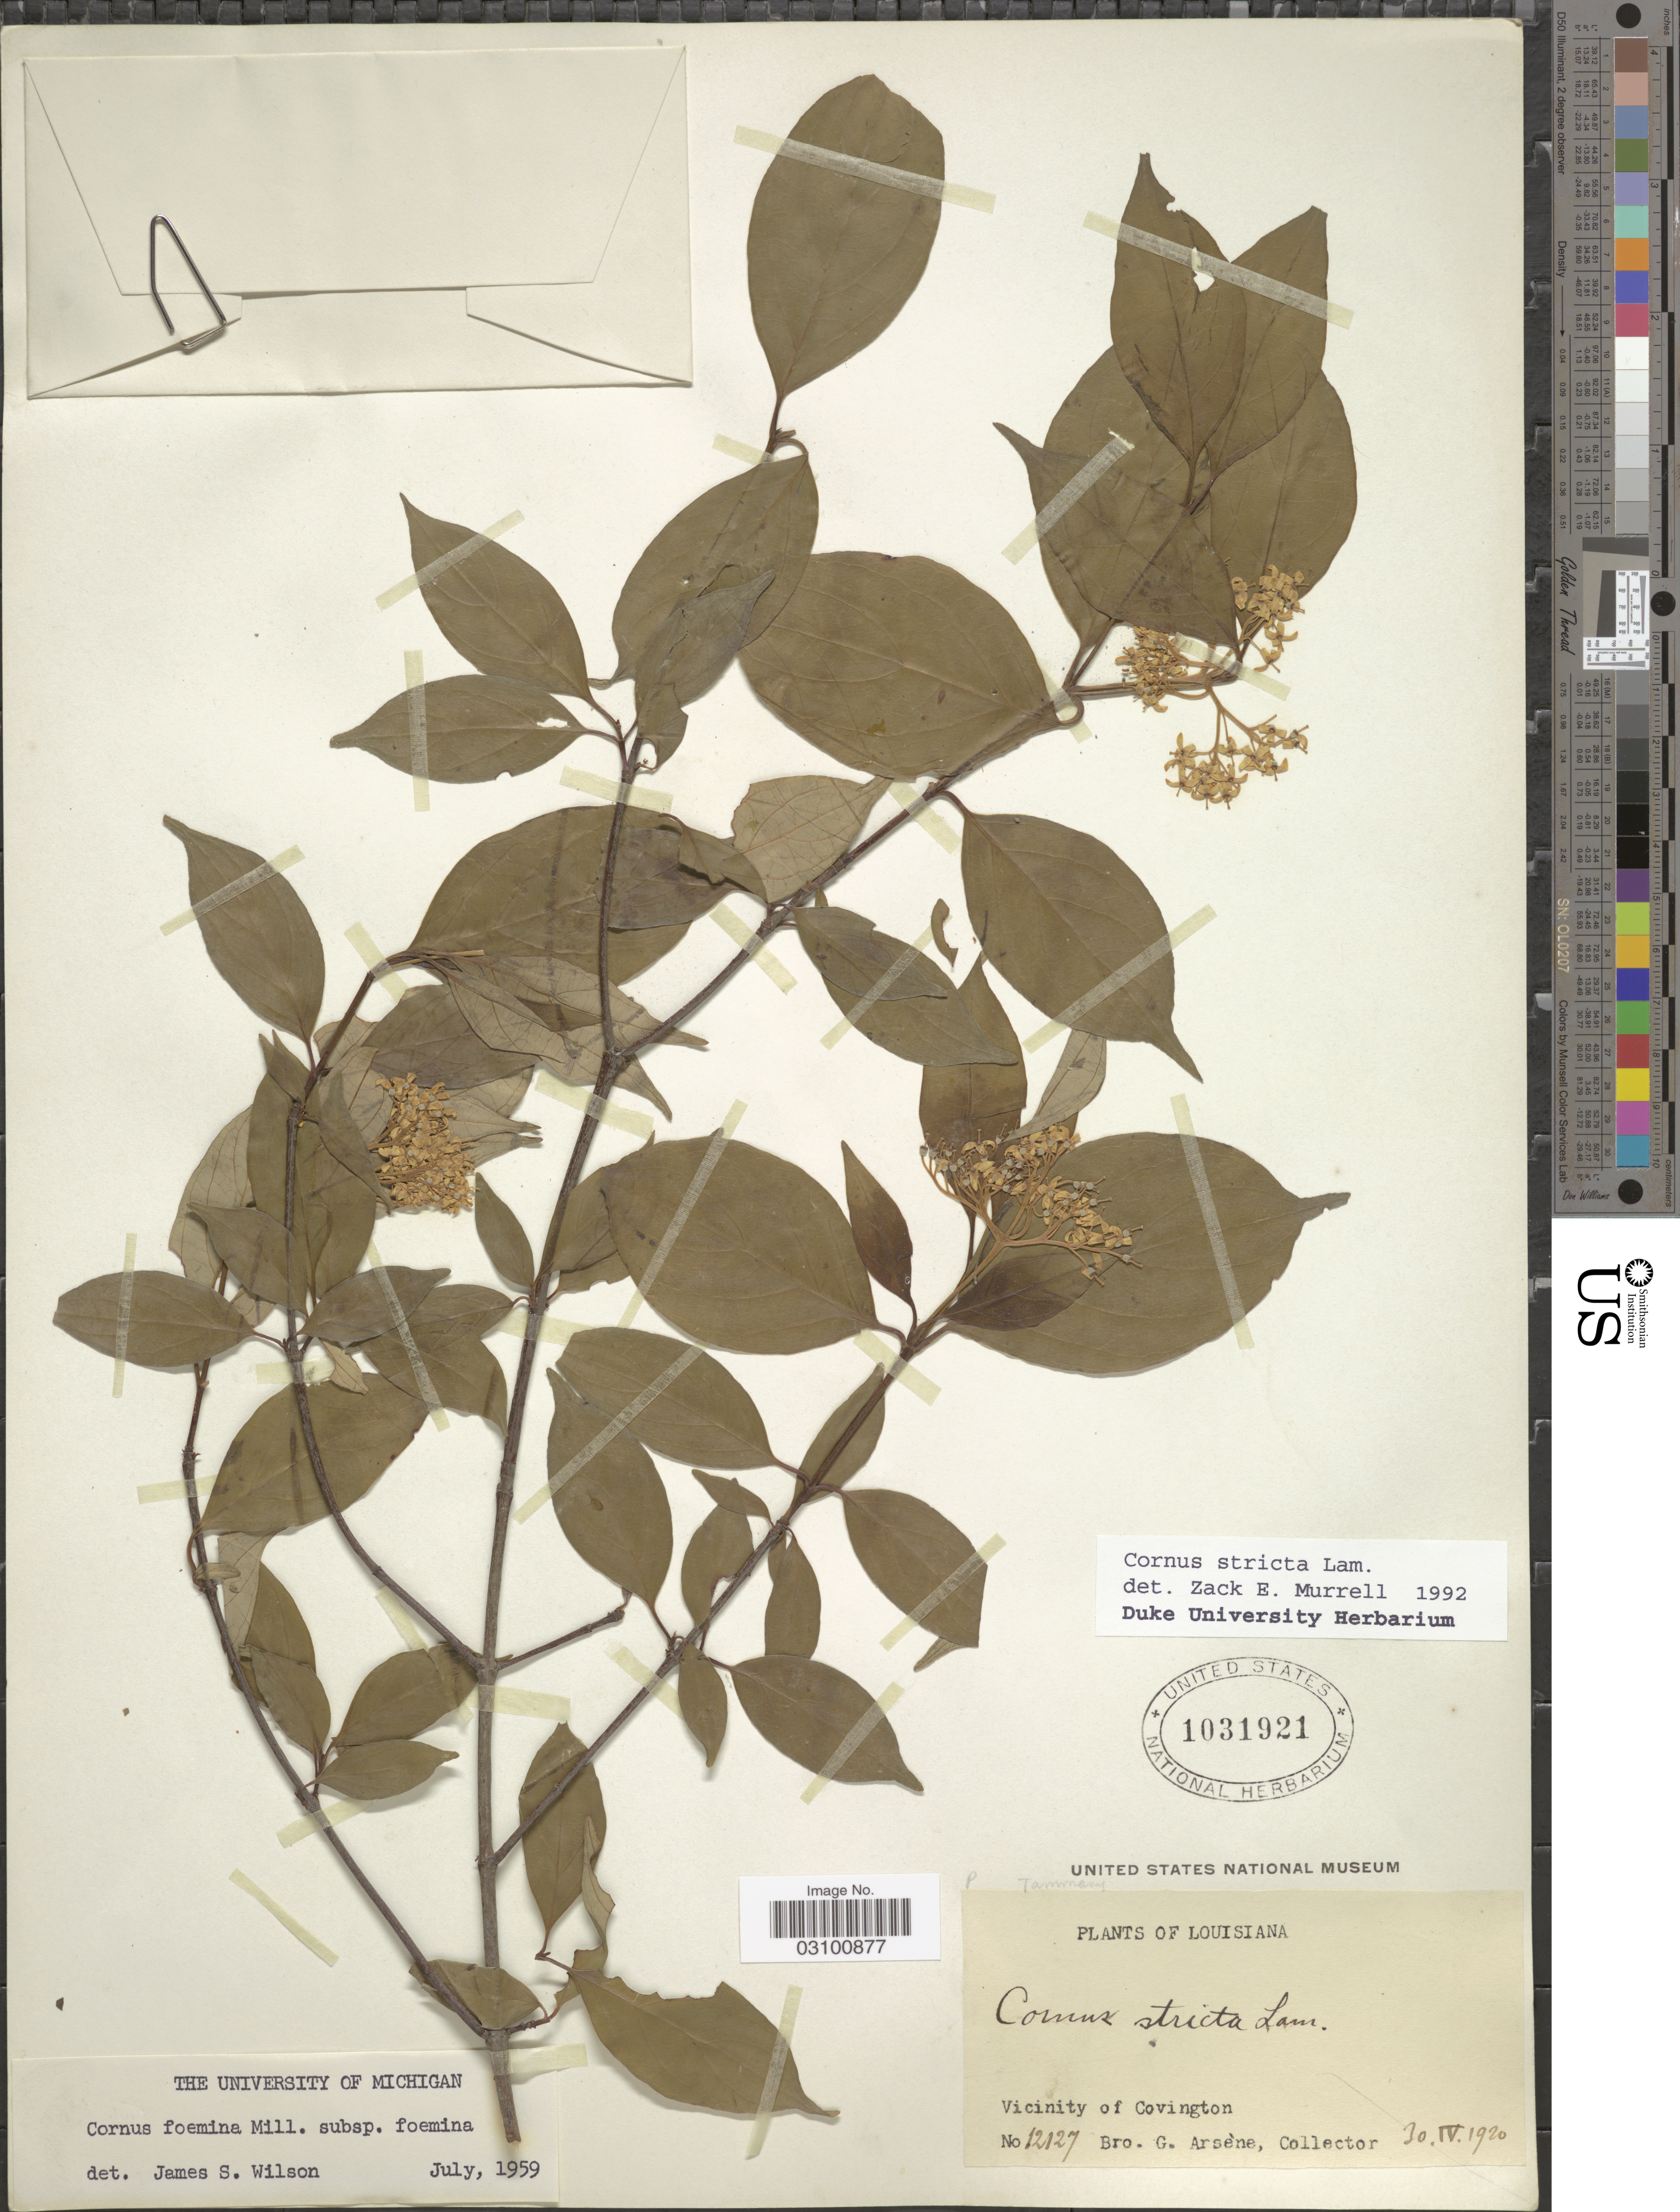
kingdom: Plantae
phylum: Tracheophyta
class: Magnoliopsida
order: Cornales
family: Cornaceae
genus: Cornus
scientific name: Cornus stricta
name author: Lam.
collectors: Bro. G. Arsène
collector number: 12127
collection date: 1920-04-30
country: United States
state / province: Louisiana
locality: Vicinity of Covington. Tammany.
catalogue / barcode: US 1031921